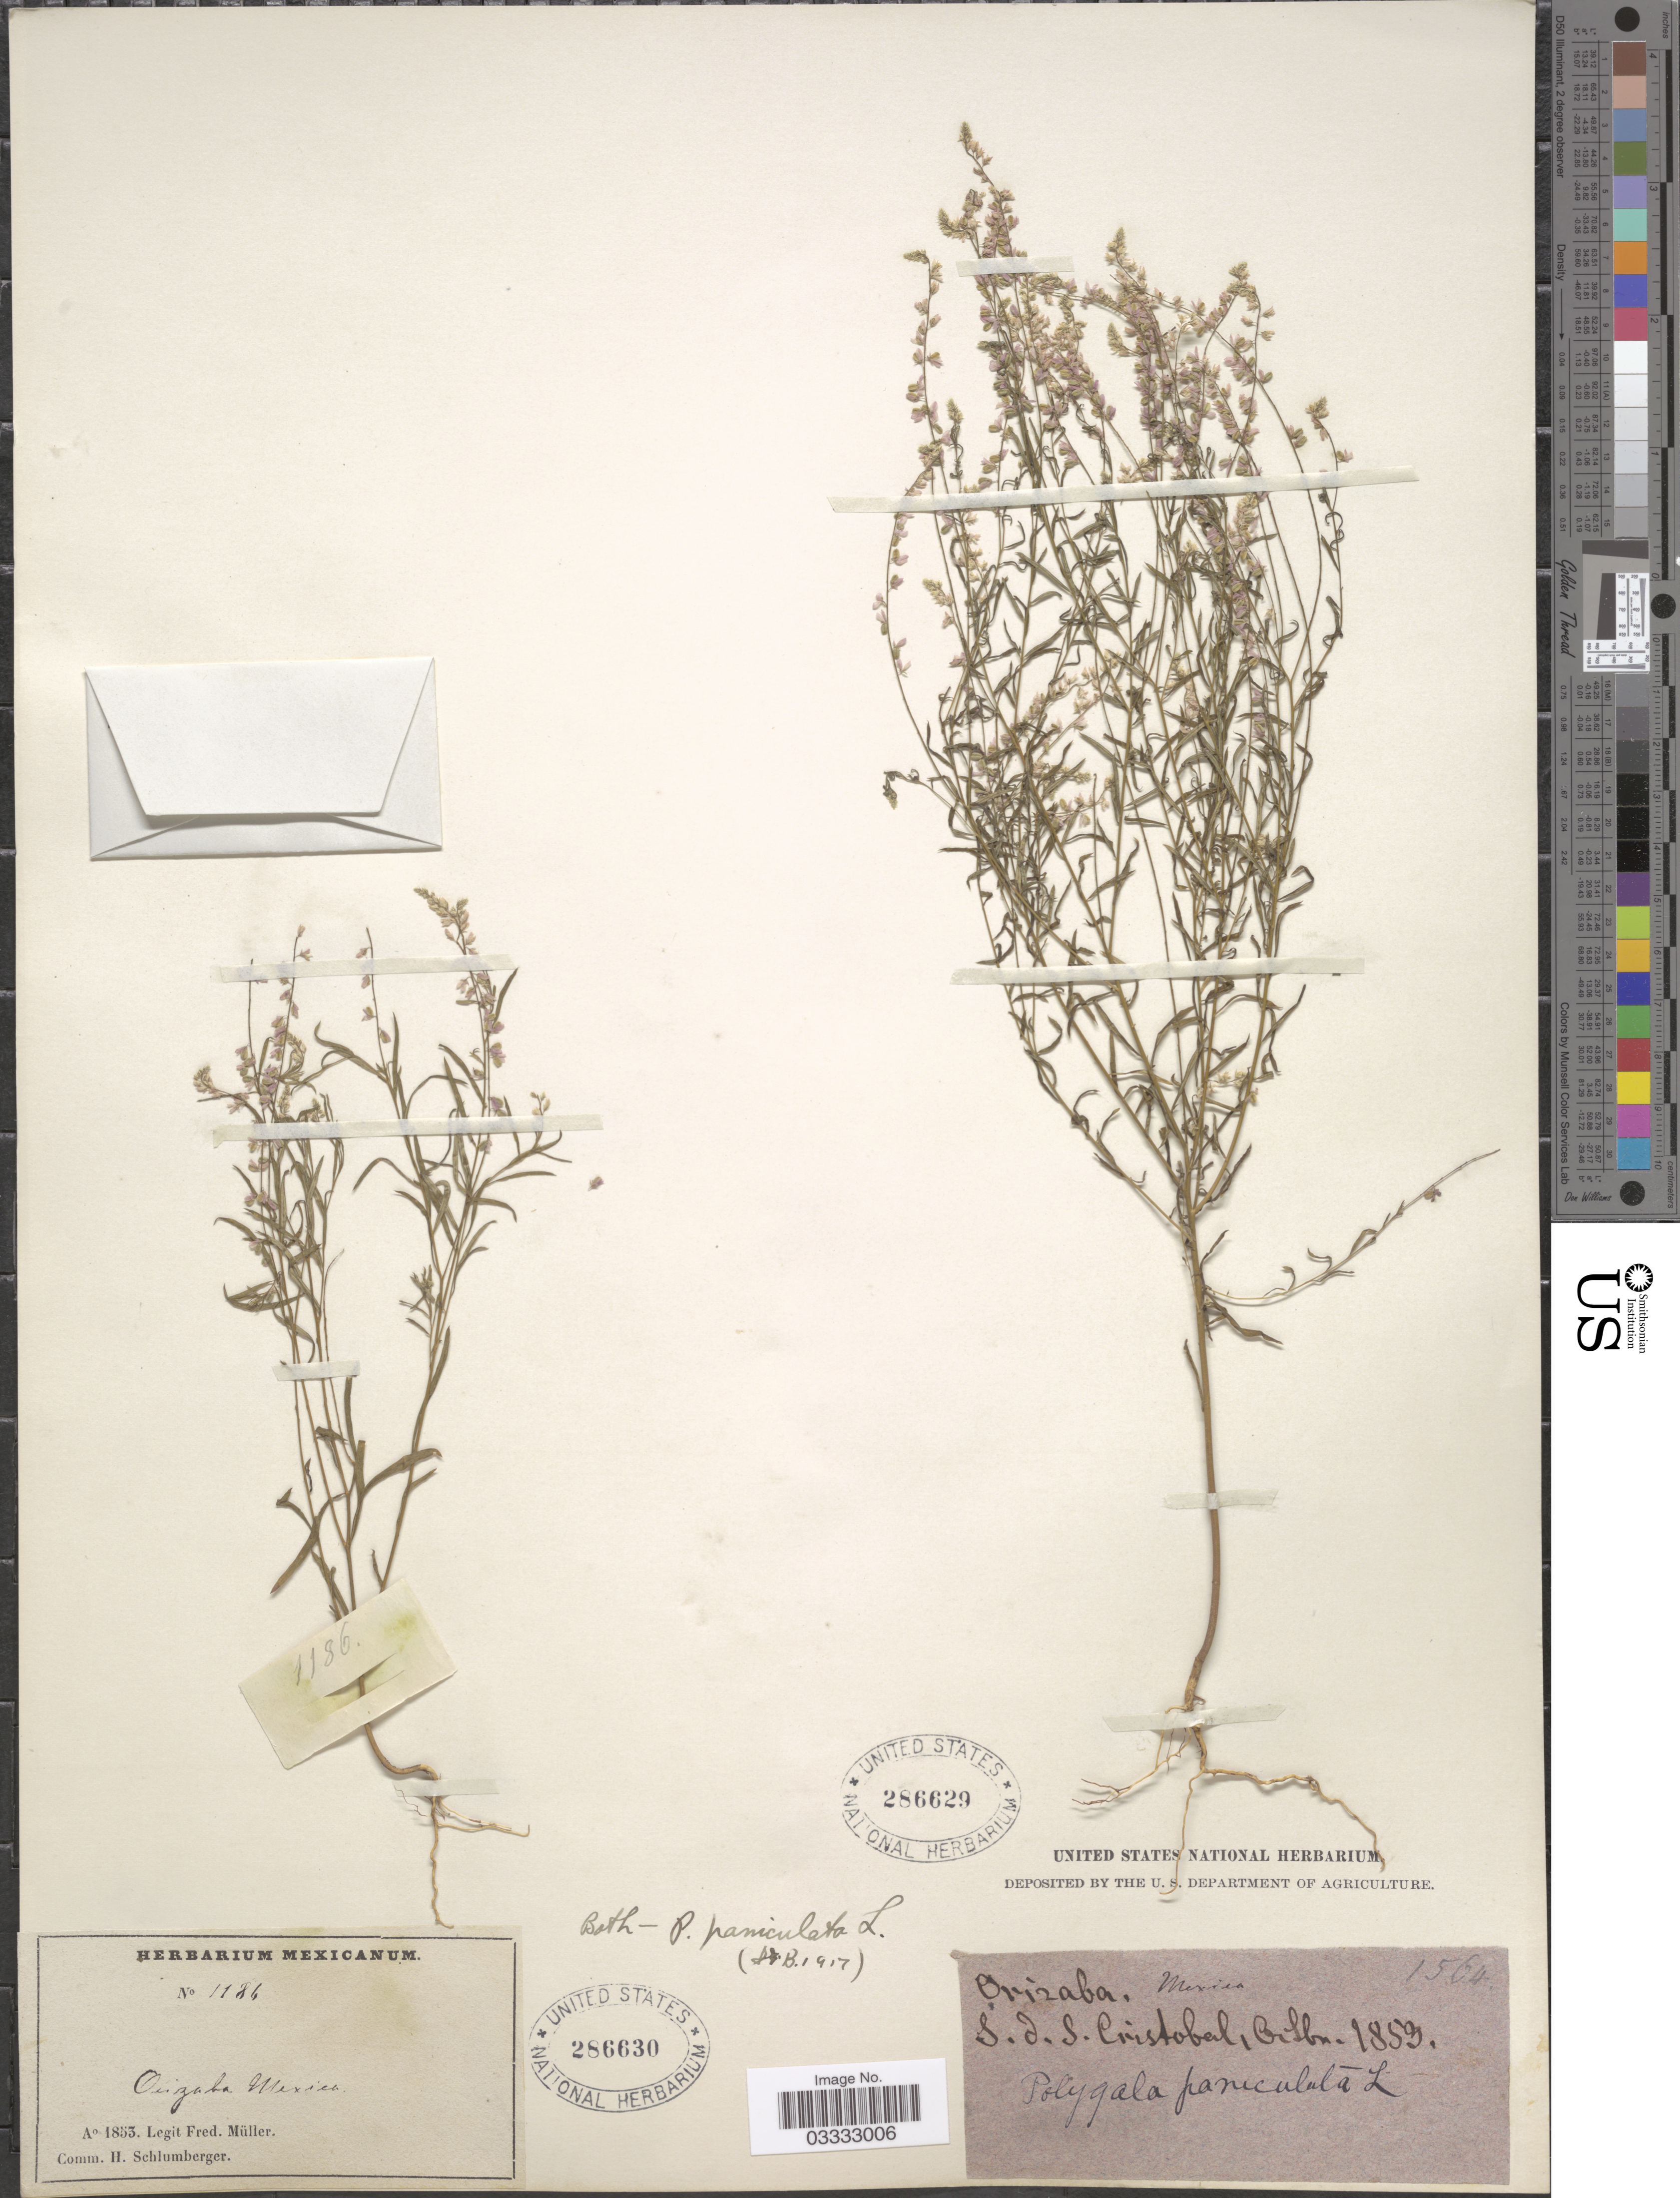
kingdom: Plantae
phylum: Tracheophyta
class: Magnoliopsida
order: Fabales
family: Polygalaceae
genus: Polygala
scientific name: Polygala paniculata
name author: L.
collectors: S. Cristobal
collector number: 1564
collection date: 1853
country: Mexico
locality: Orizaba.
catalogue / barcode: US 286629-2